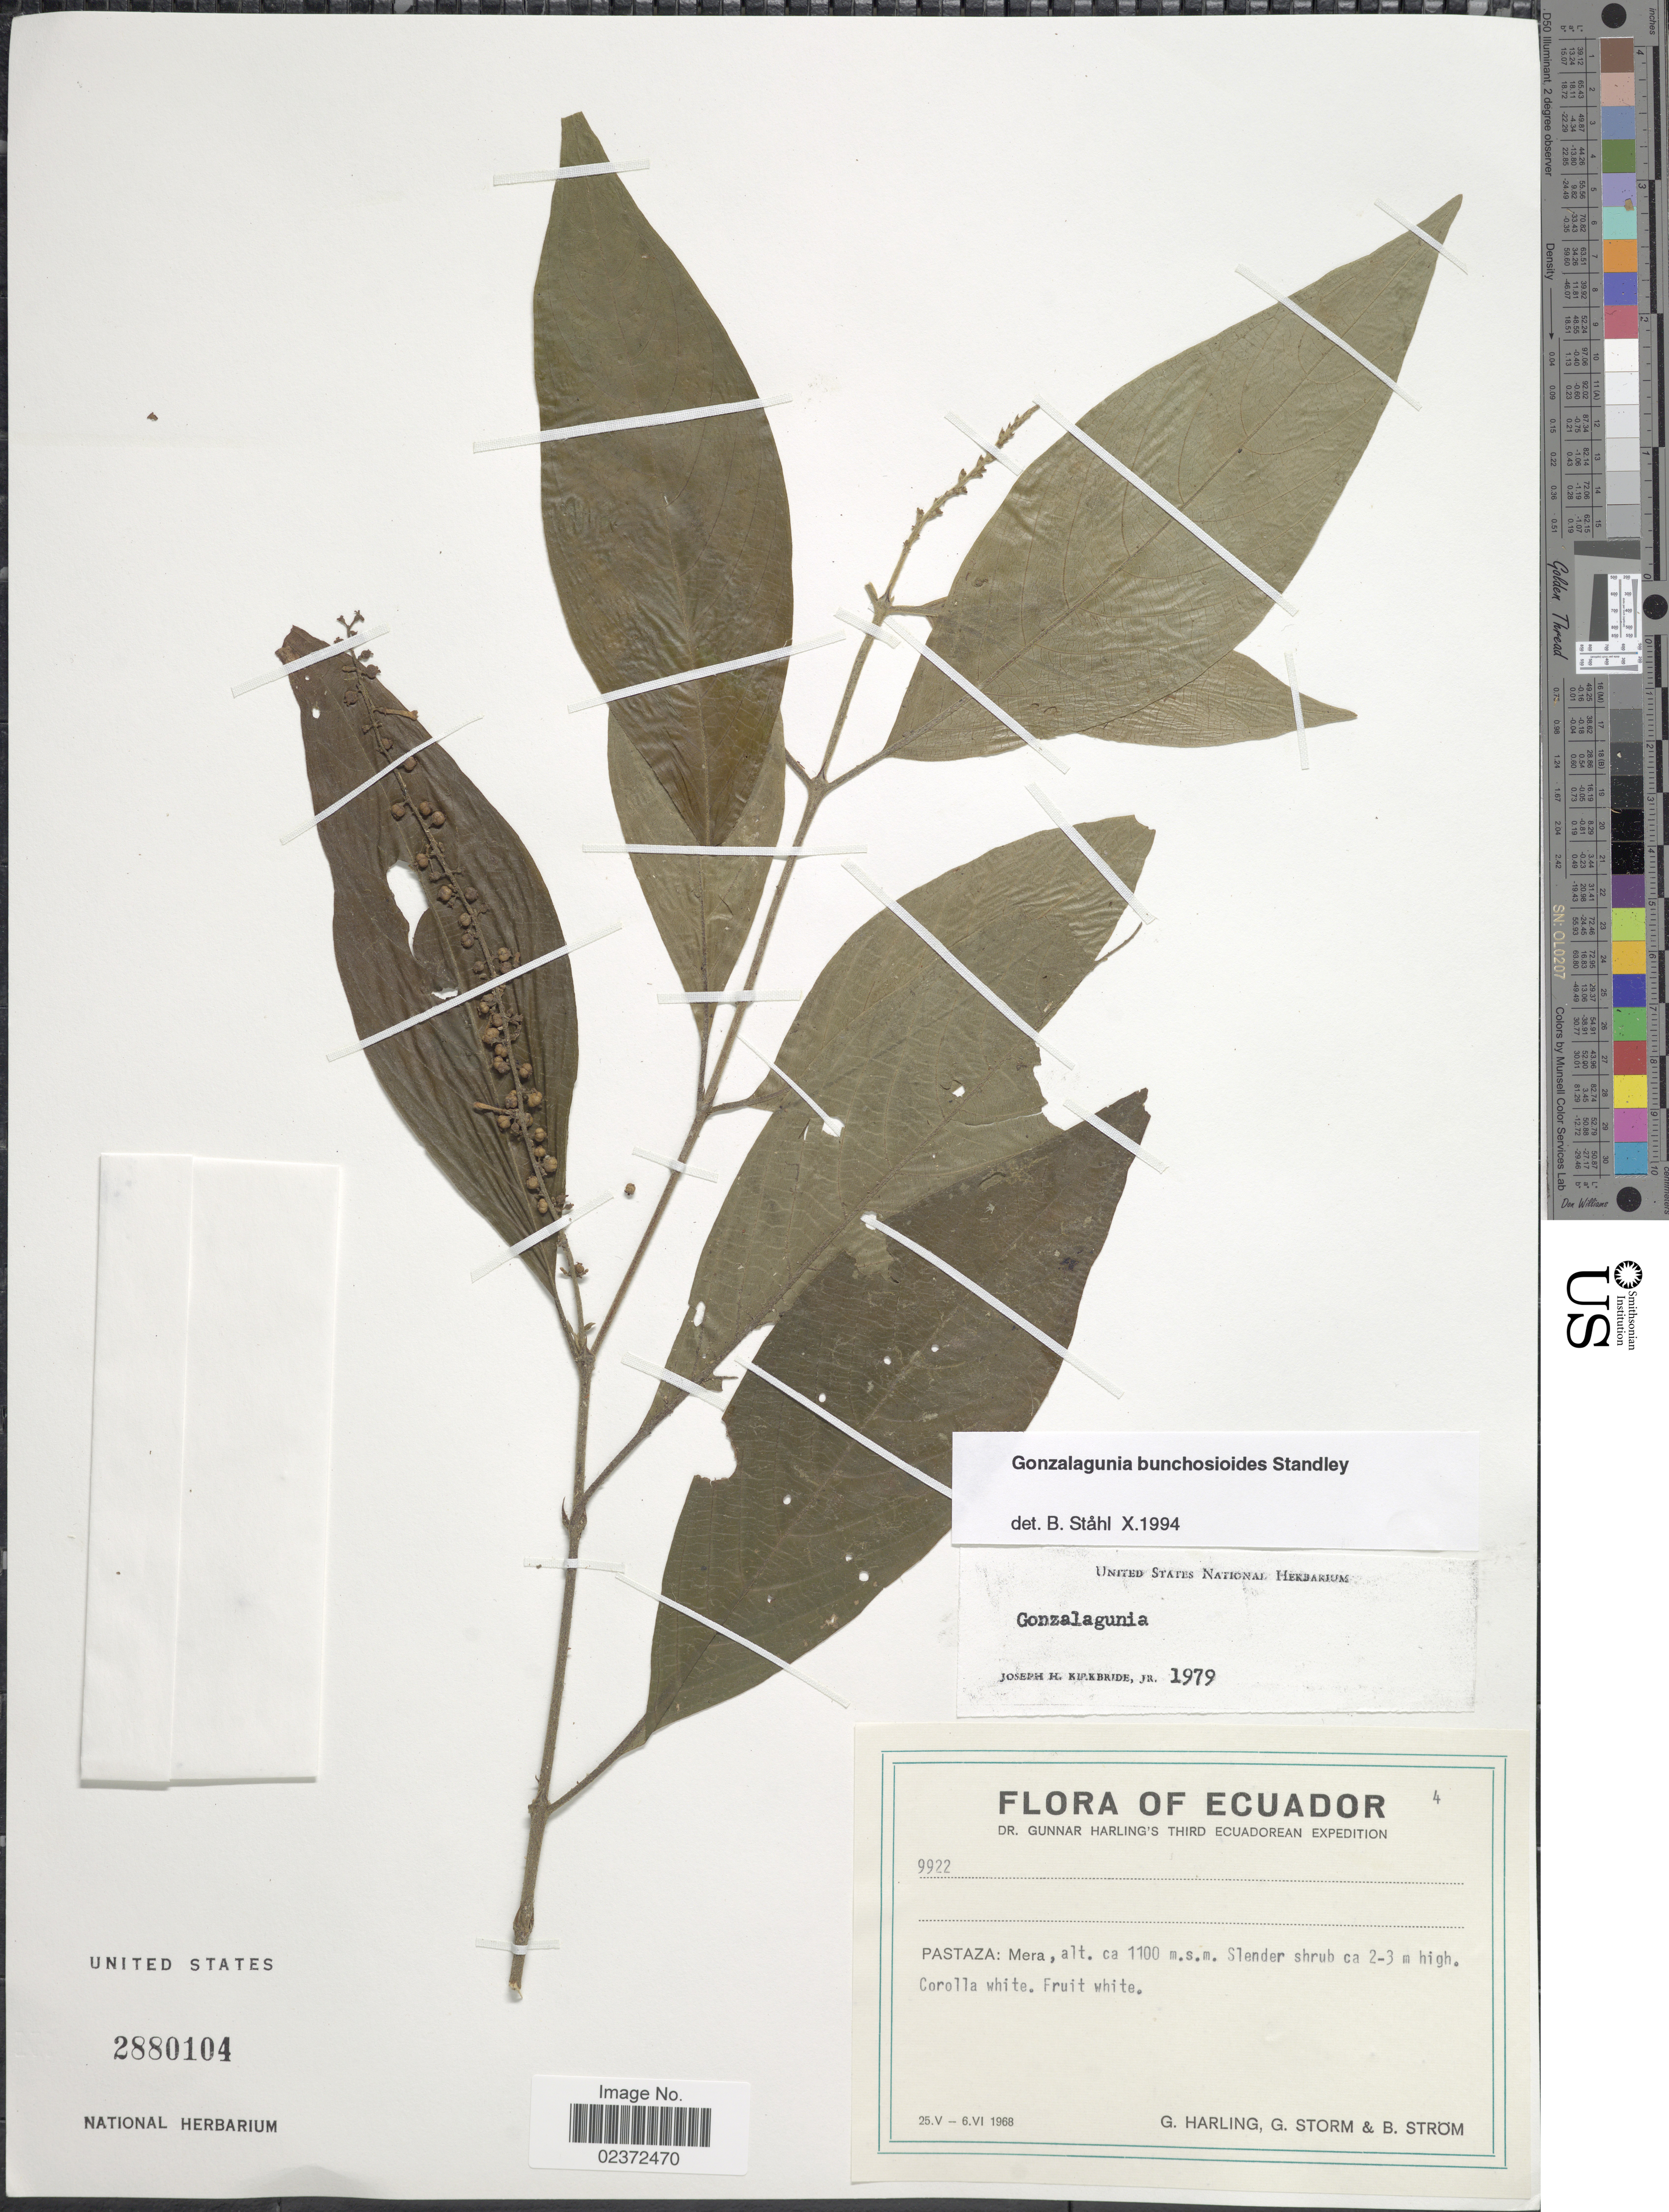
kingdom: Plantae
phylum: Tracheophyta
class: Magnoliopsida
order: Gentianales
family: Rubiaceae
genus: Gonzalagunia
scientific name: Gonzalagunia bunchosioides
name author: Standl.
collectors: G. Harling, G. Storm & B. Ström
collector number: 9922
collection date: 1968-05-25/1968-06-06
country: Ecuador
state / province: Pastaza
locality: Mera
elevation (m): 1100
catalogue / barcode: US 2880104